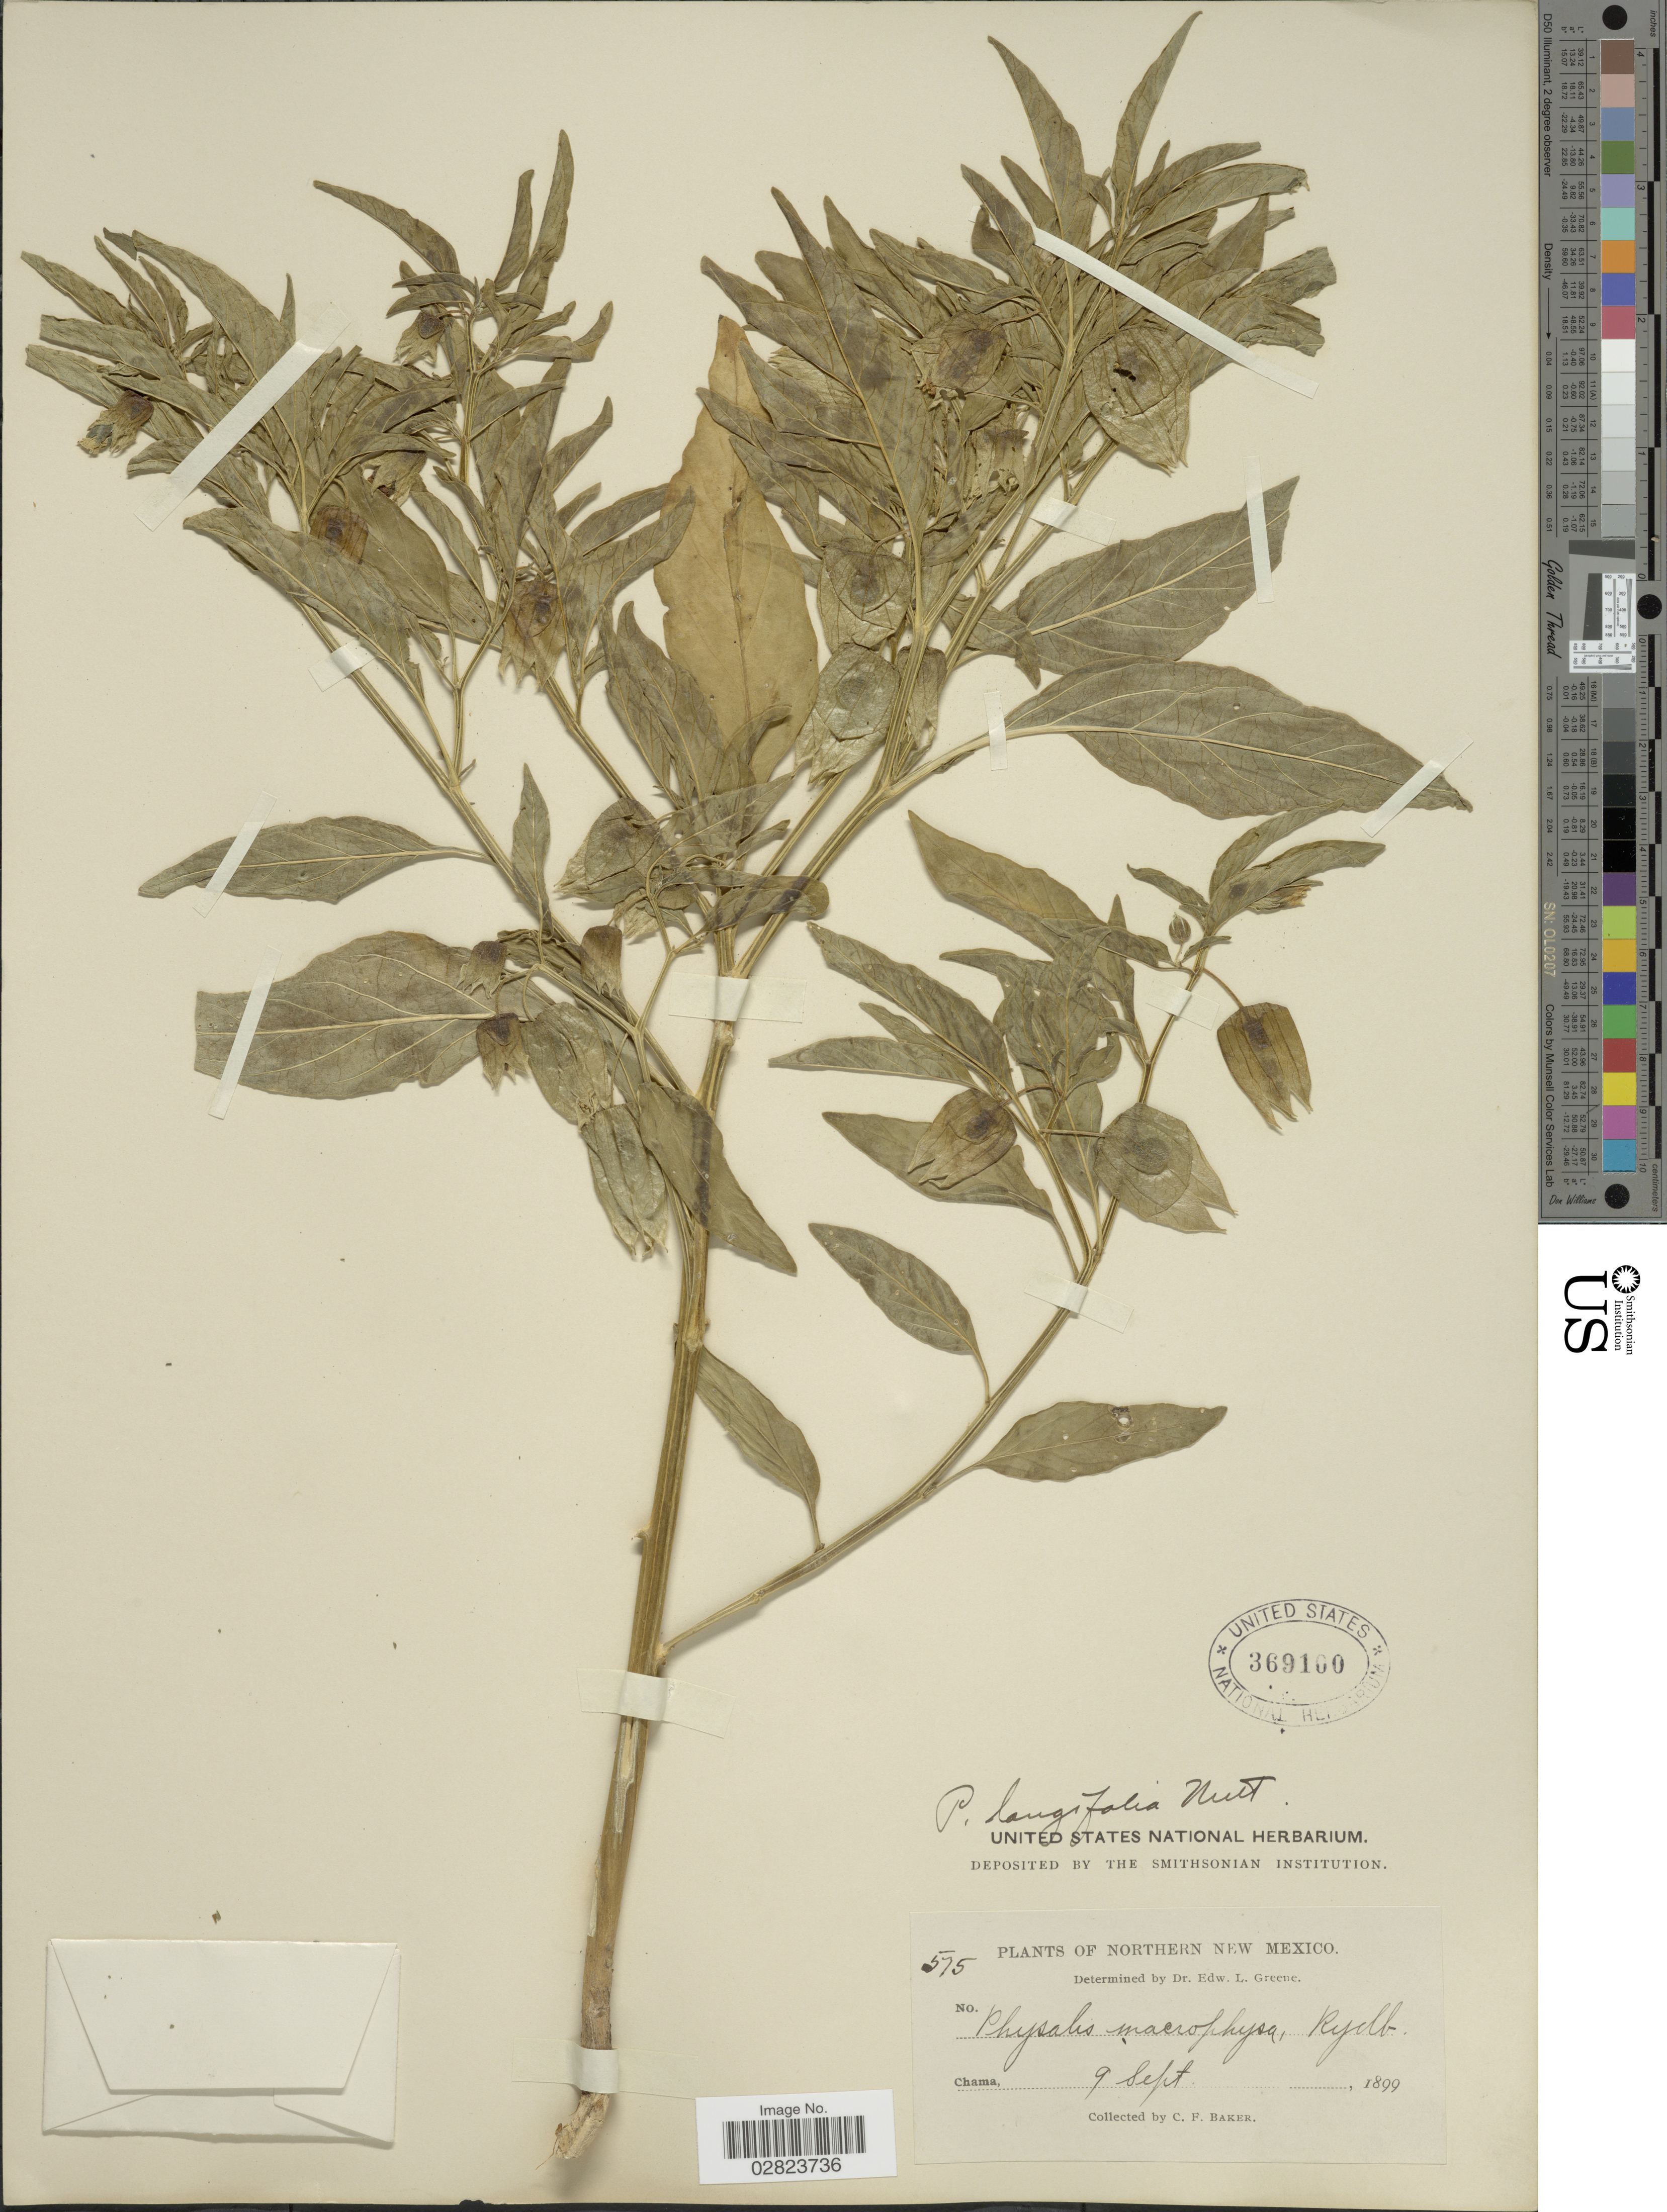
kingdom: Plantae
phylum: Tracheophyta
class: Magnoliopsida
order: Solanales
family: Solanaceae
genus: Physalis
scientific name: Physalis longifolia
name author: Nutt.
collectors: C. F. Baker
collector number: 575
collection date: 1899-09-09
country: United States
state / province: New Mexico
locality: Northern New Mexico. Chama.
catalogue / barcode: US 369100